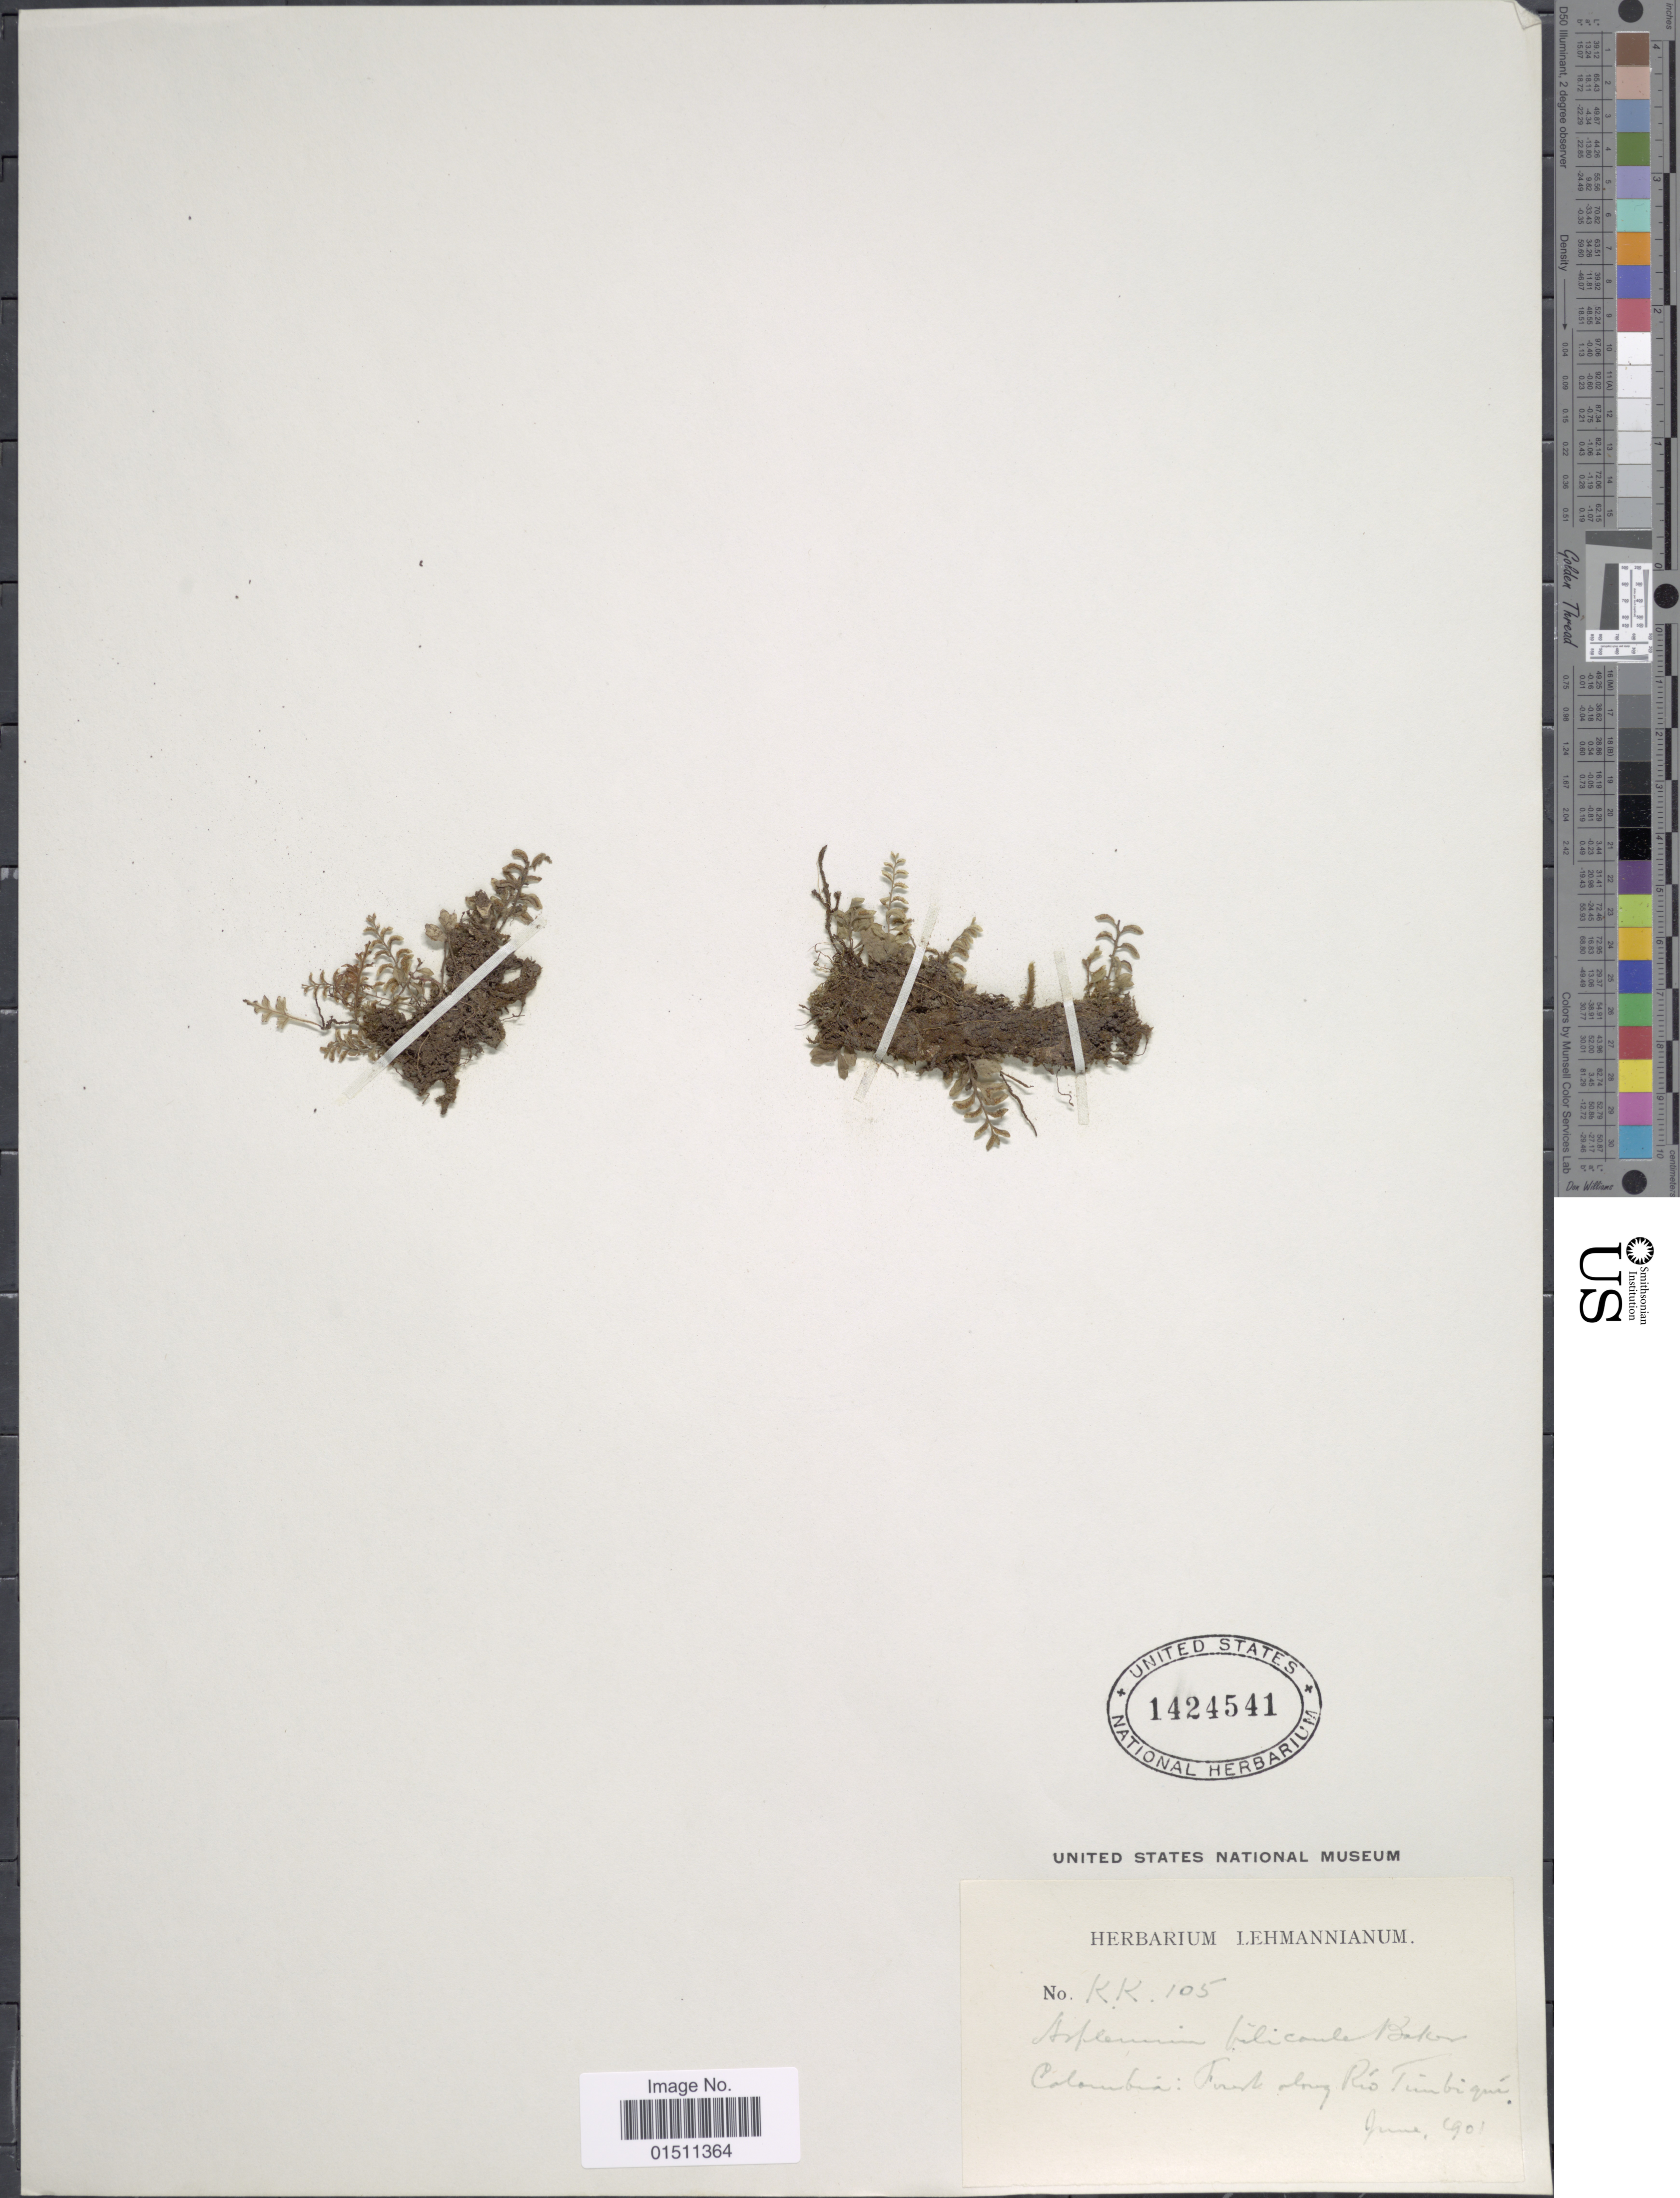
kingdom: Plantae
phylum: Tracheophyta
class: Polypodiopsida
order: Polypodiales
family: Aspleniaceae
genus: Asplenium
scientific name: Asplenium holophlebium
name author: Baker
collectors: ex herb. Lehmannianum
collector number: KK105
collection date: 1901-06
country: Colombia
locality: Colombia: Forest along Rio Timbiqui.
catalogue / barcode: US 1424541